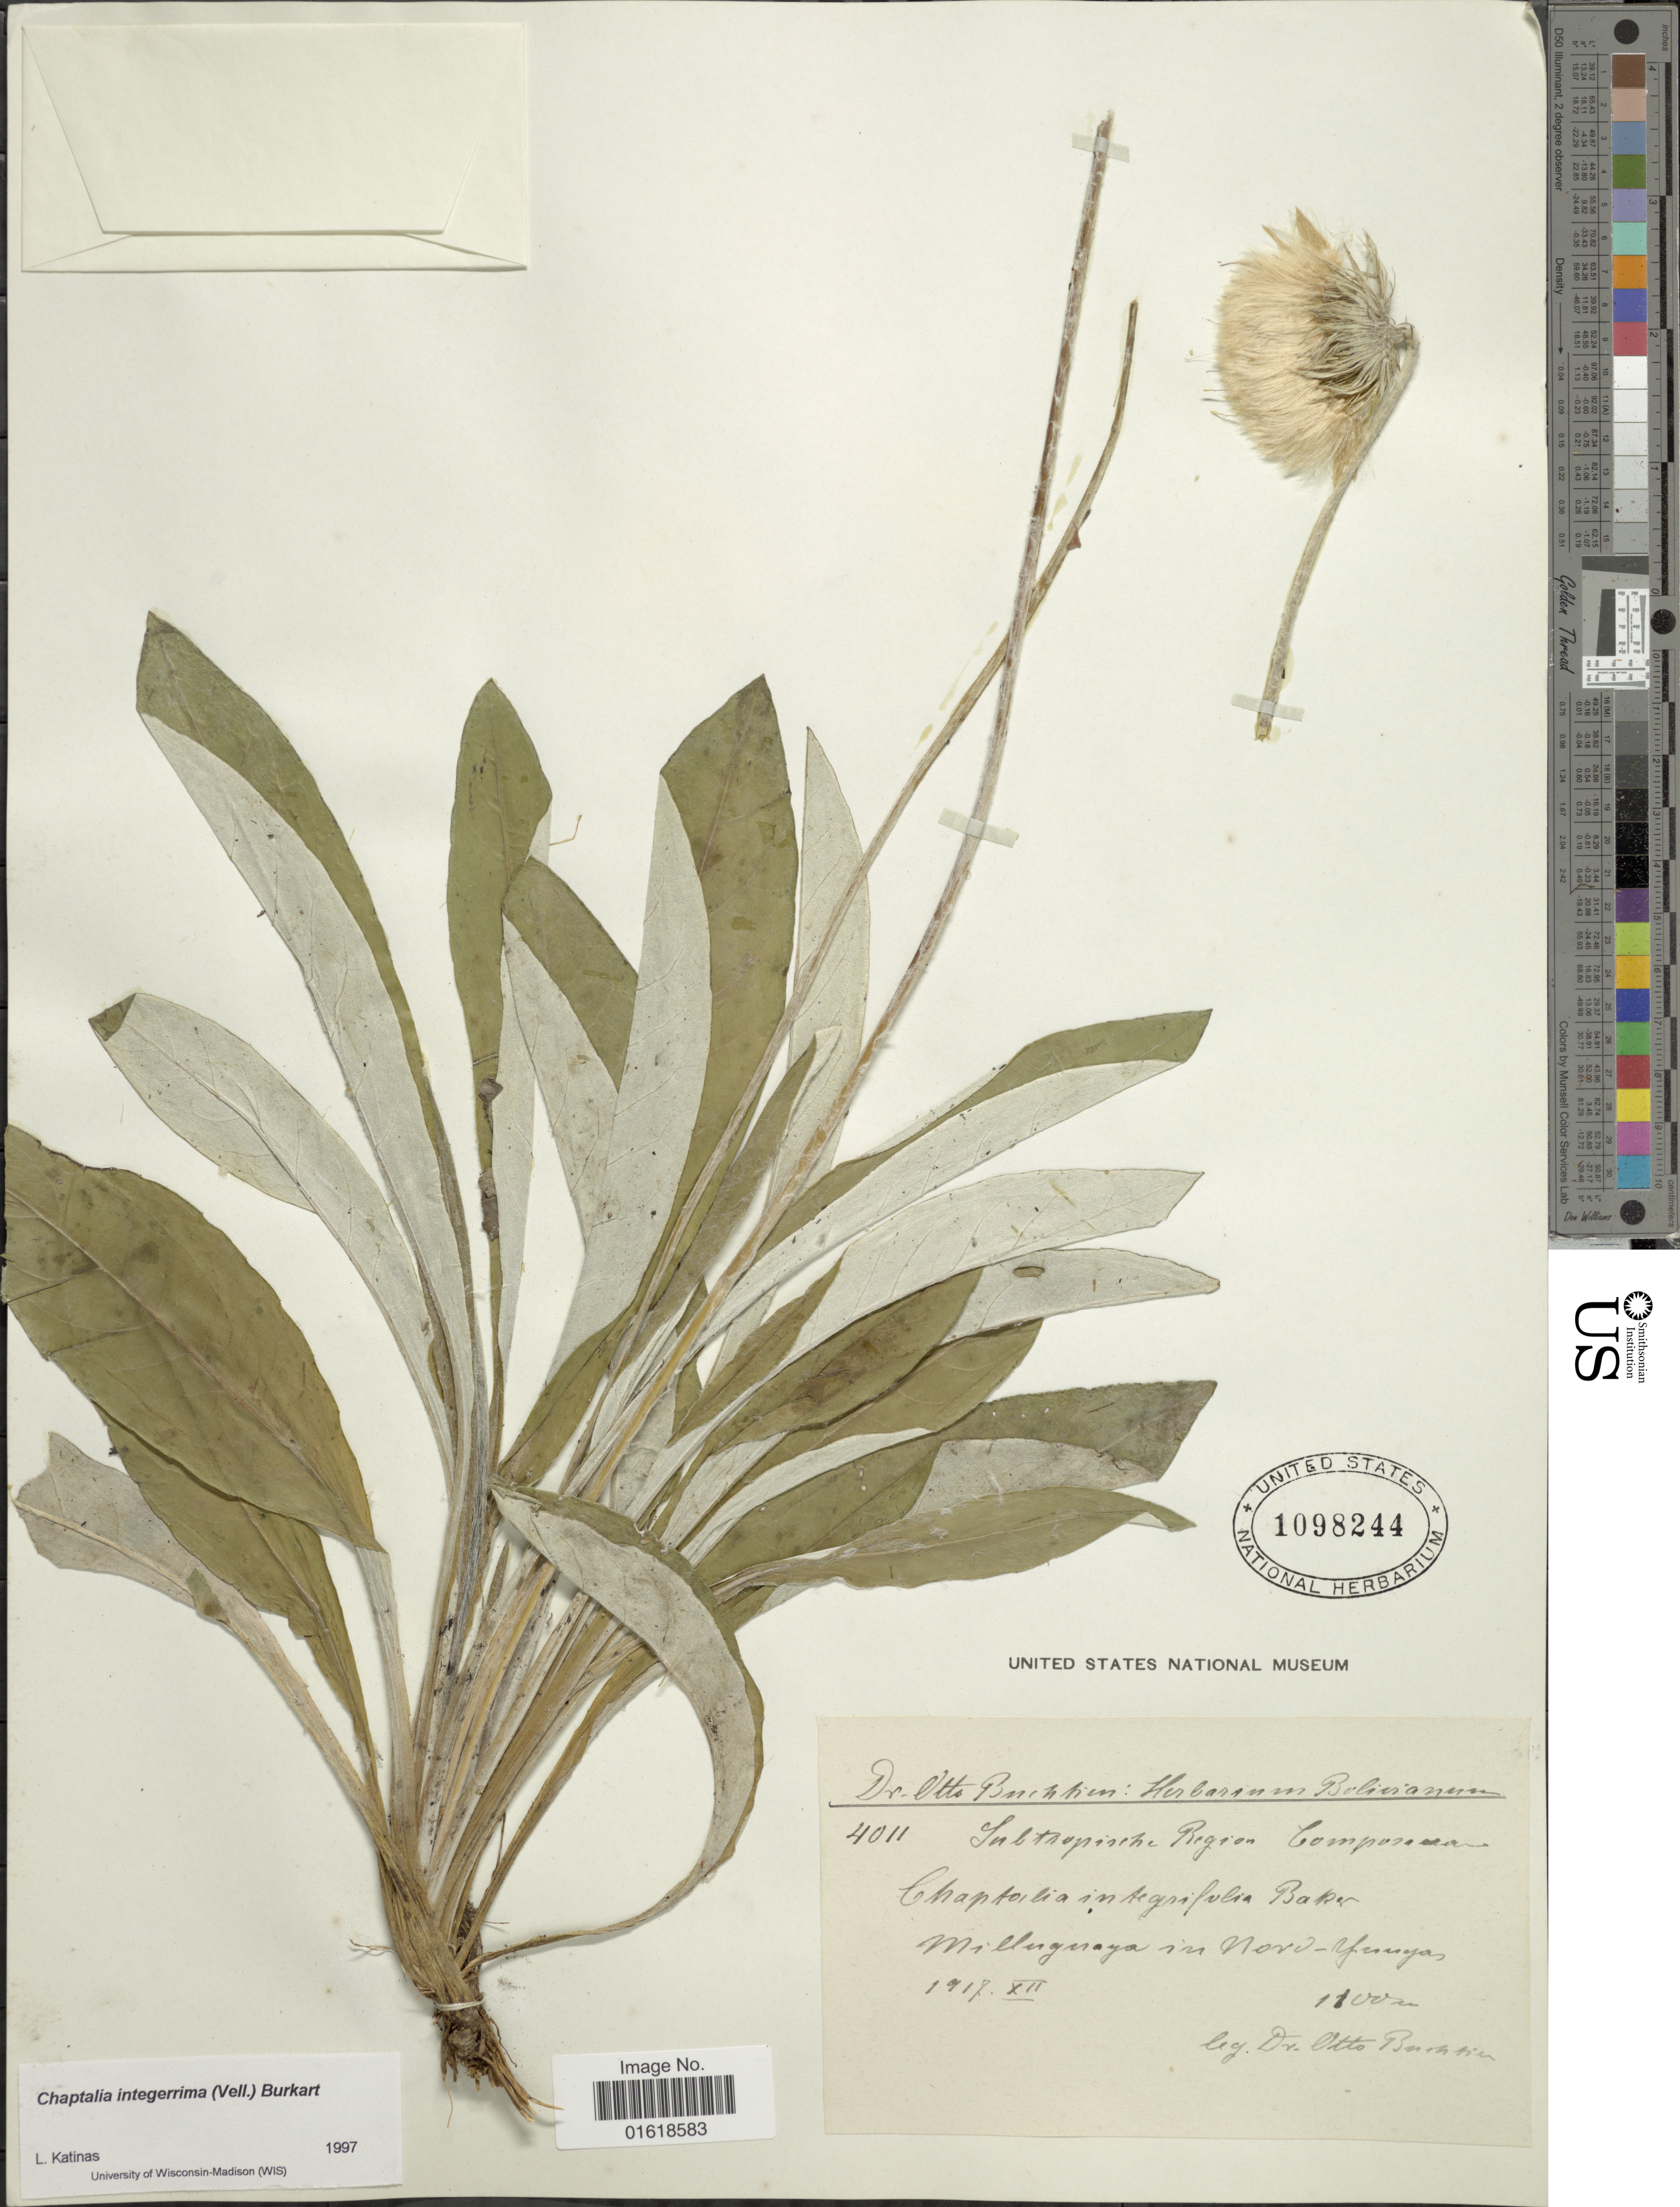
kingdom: Plantae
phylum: Tracheophyta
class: Magnoliopsida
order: Asterales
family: Asteraceae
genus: Chaptalia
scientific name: Chaptalia integerrima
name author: (Vell.) Burkart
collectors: O. Buchtien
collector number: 4011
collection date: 1917-12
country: Bolivia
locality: Milluguaya in Nord-Yungas.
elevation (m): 1100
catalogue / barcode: US 1098244